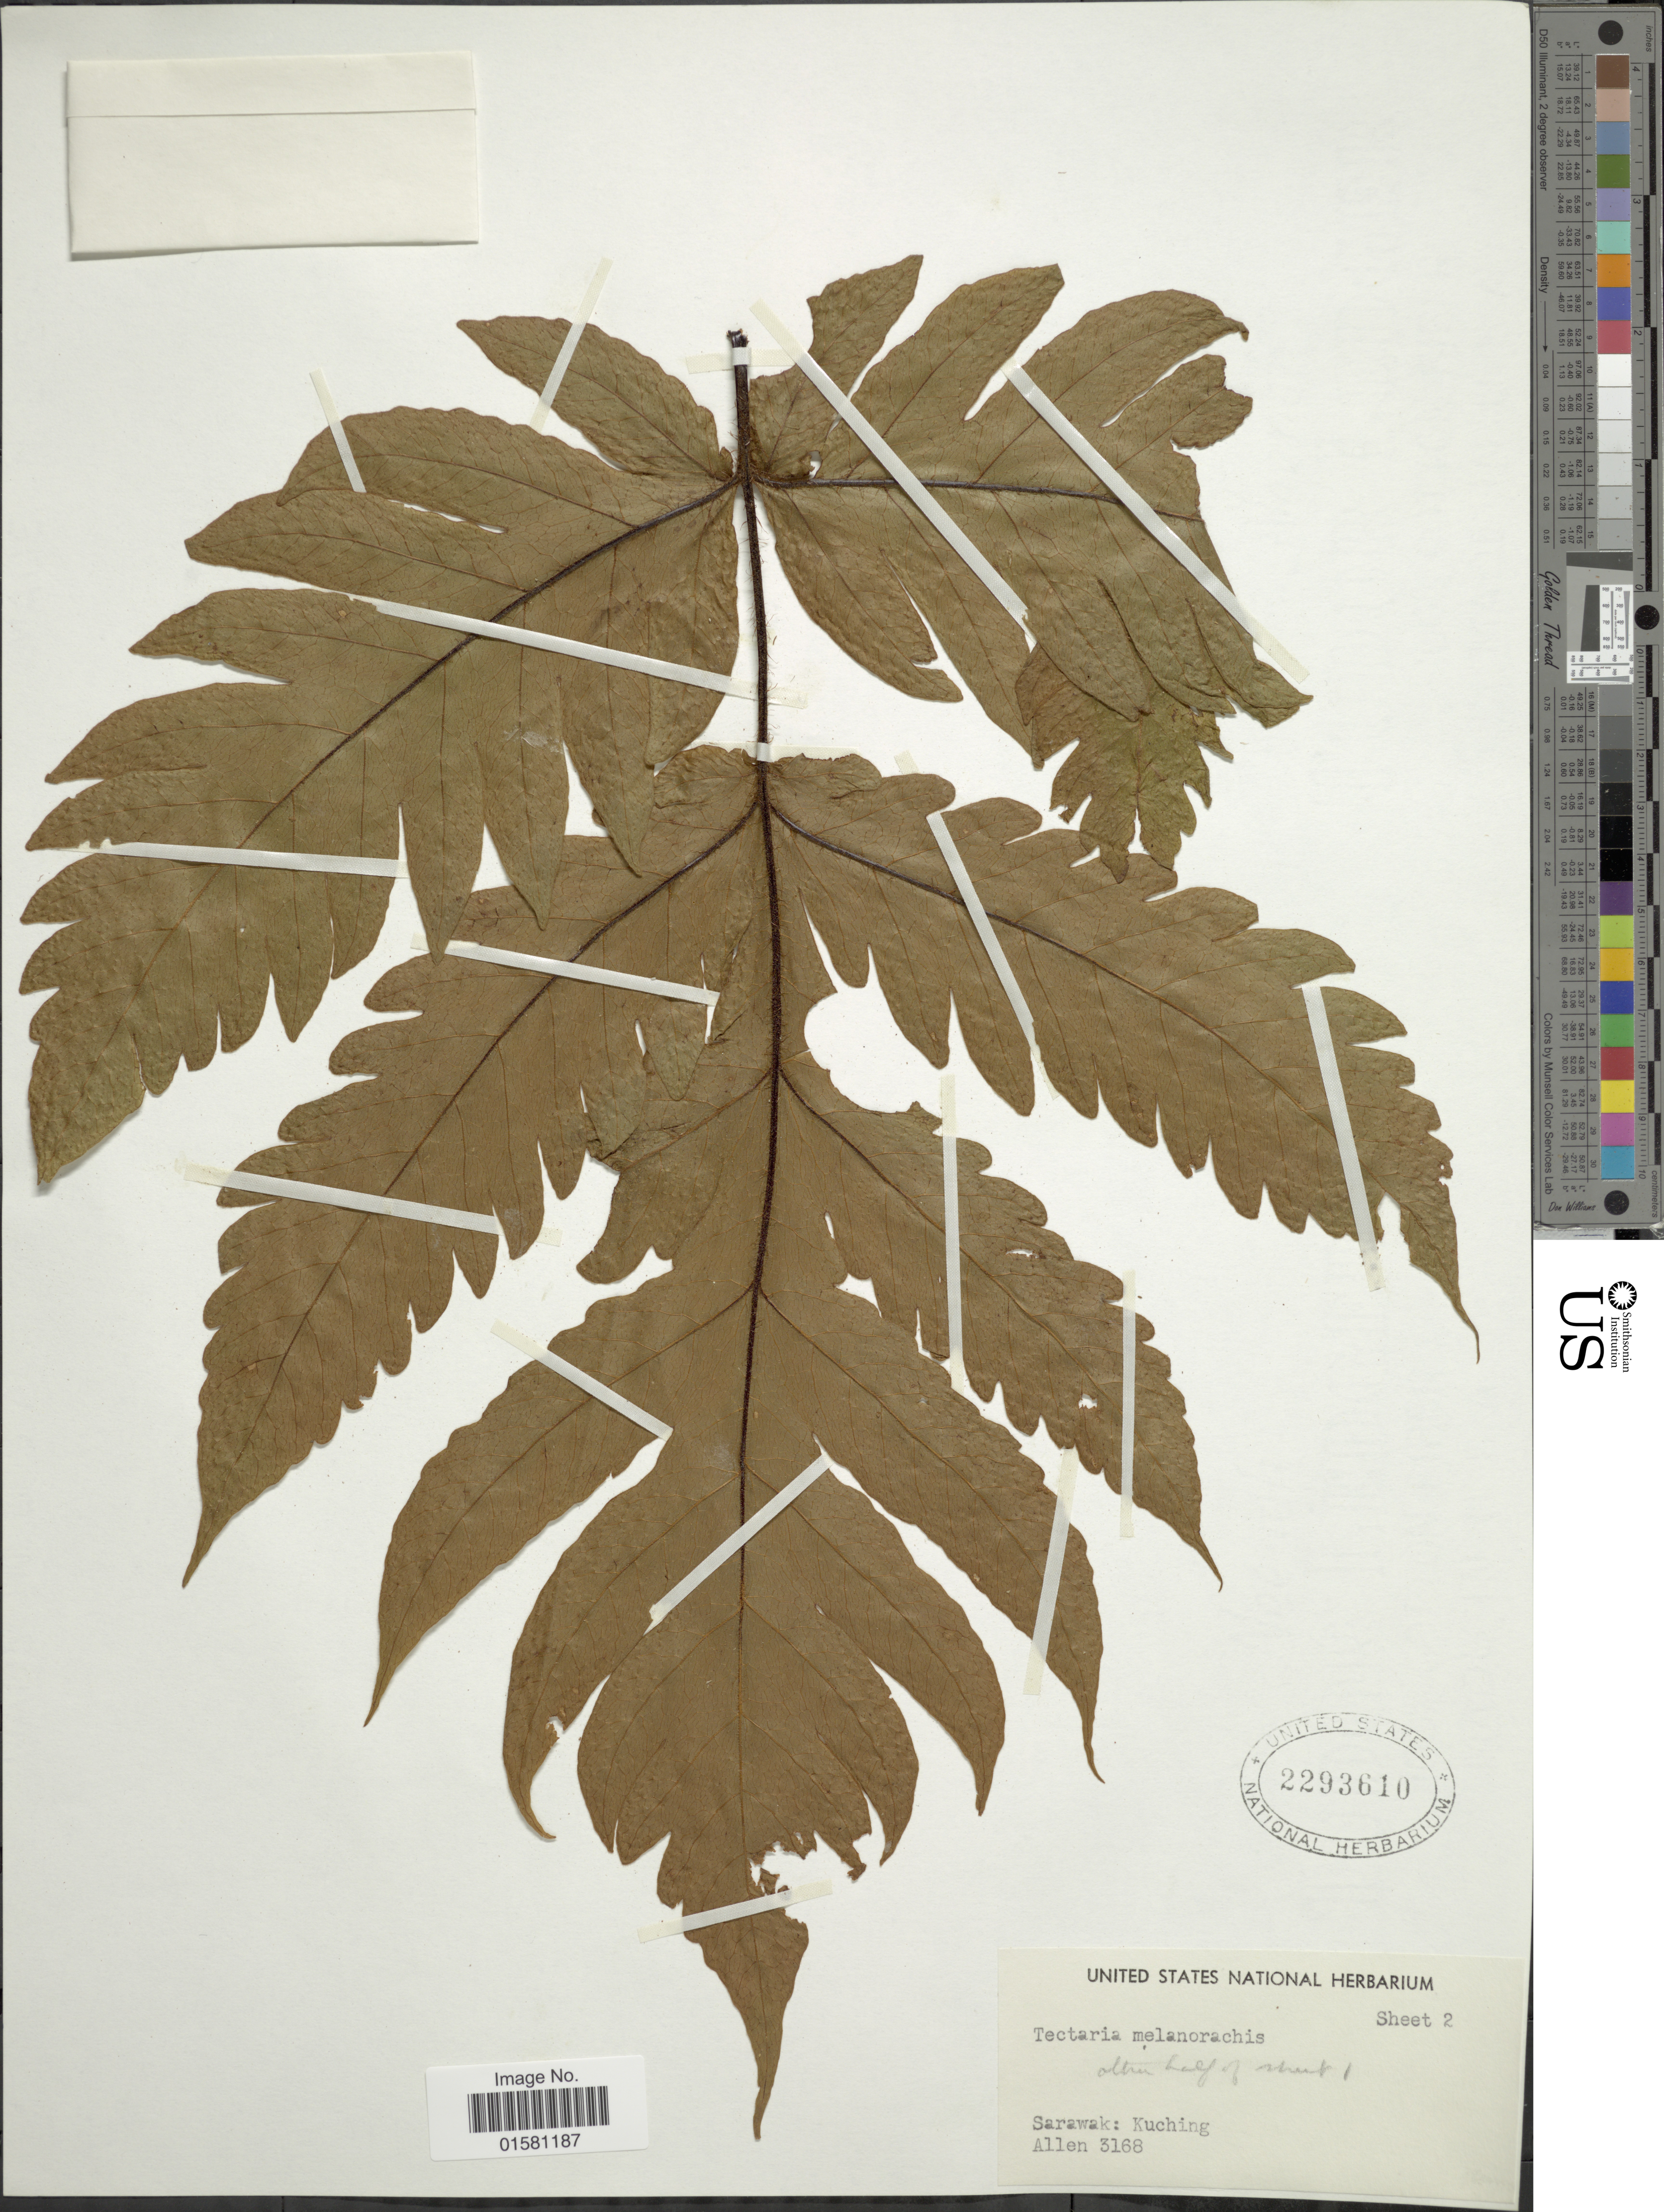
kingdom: Plantae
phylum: Tracheophyta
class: Polypodiopsida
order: Polypodiales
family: Tectariaceae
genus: Tectaria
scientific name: Tectaria melanorachis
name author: (Baker) Copel.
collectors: -- Allen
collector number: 3168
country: Malaysia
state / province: Sarawak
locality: Sarawak; Kuching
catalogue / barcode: US 2293610